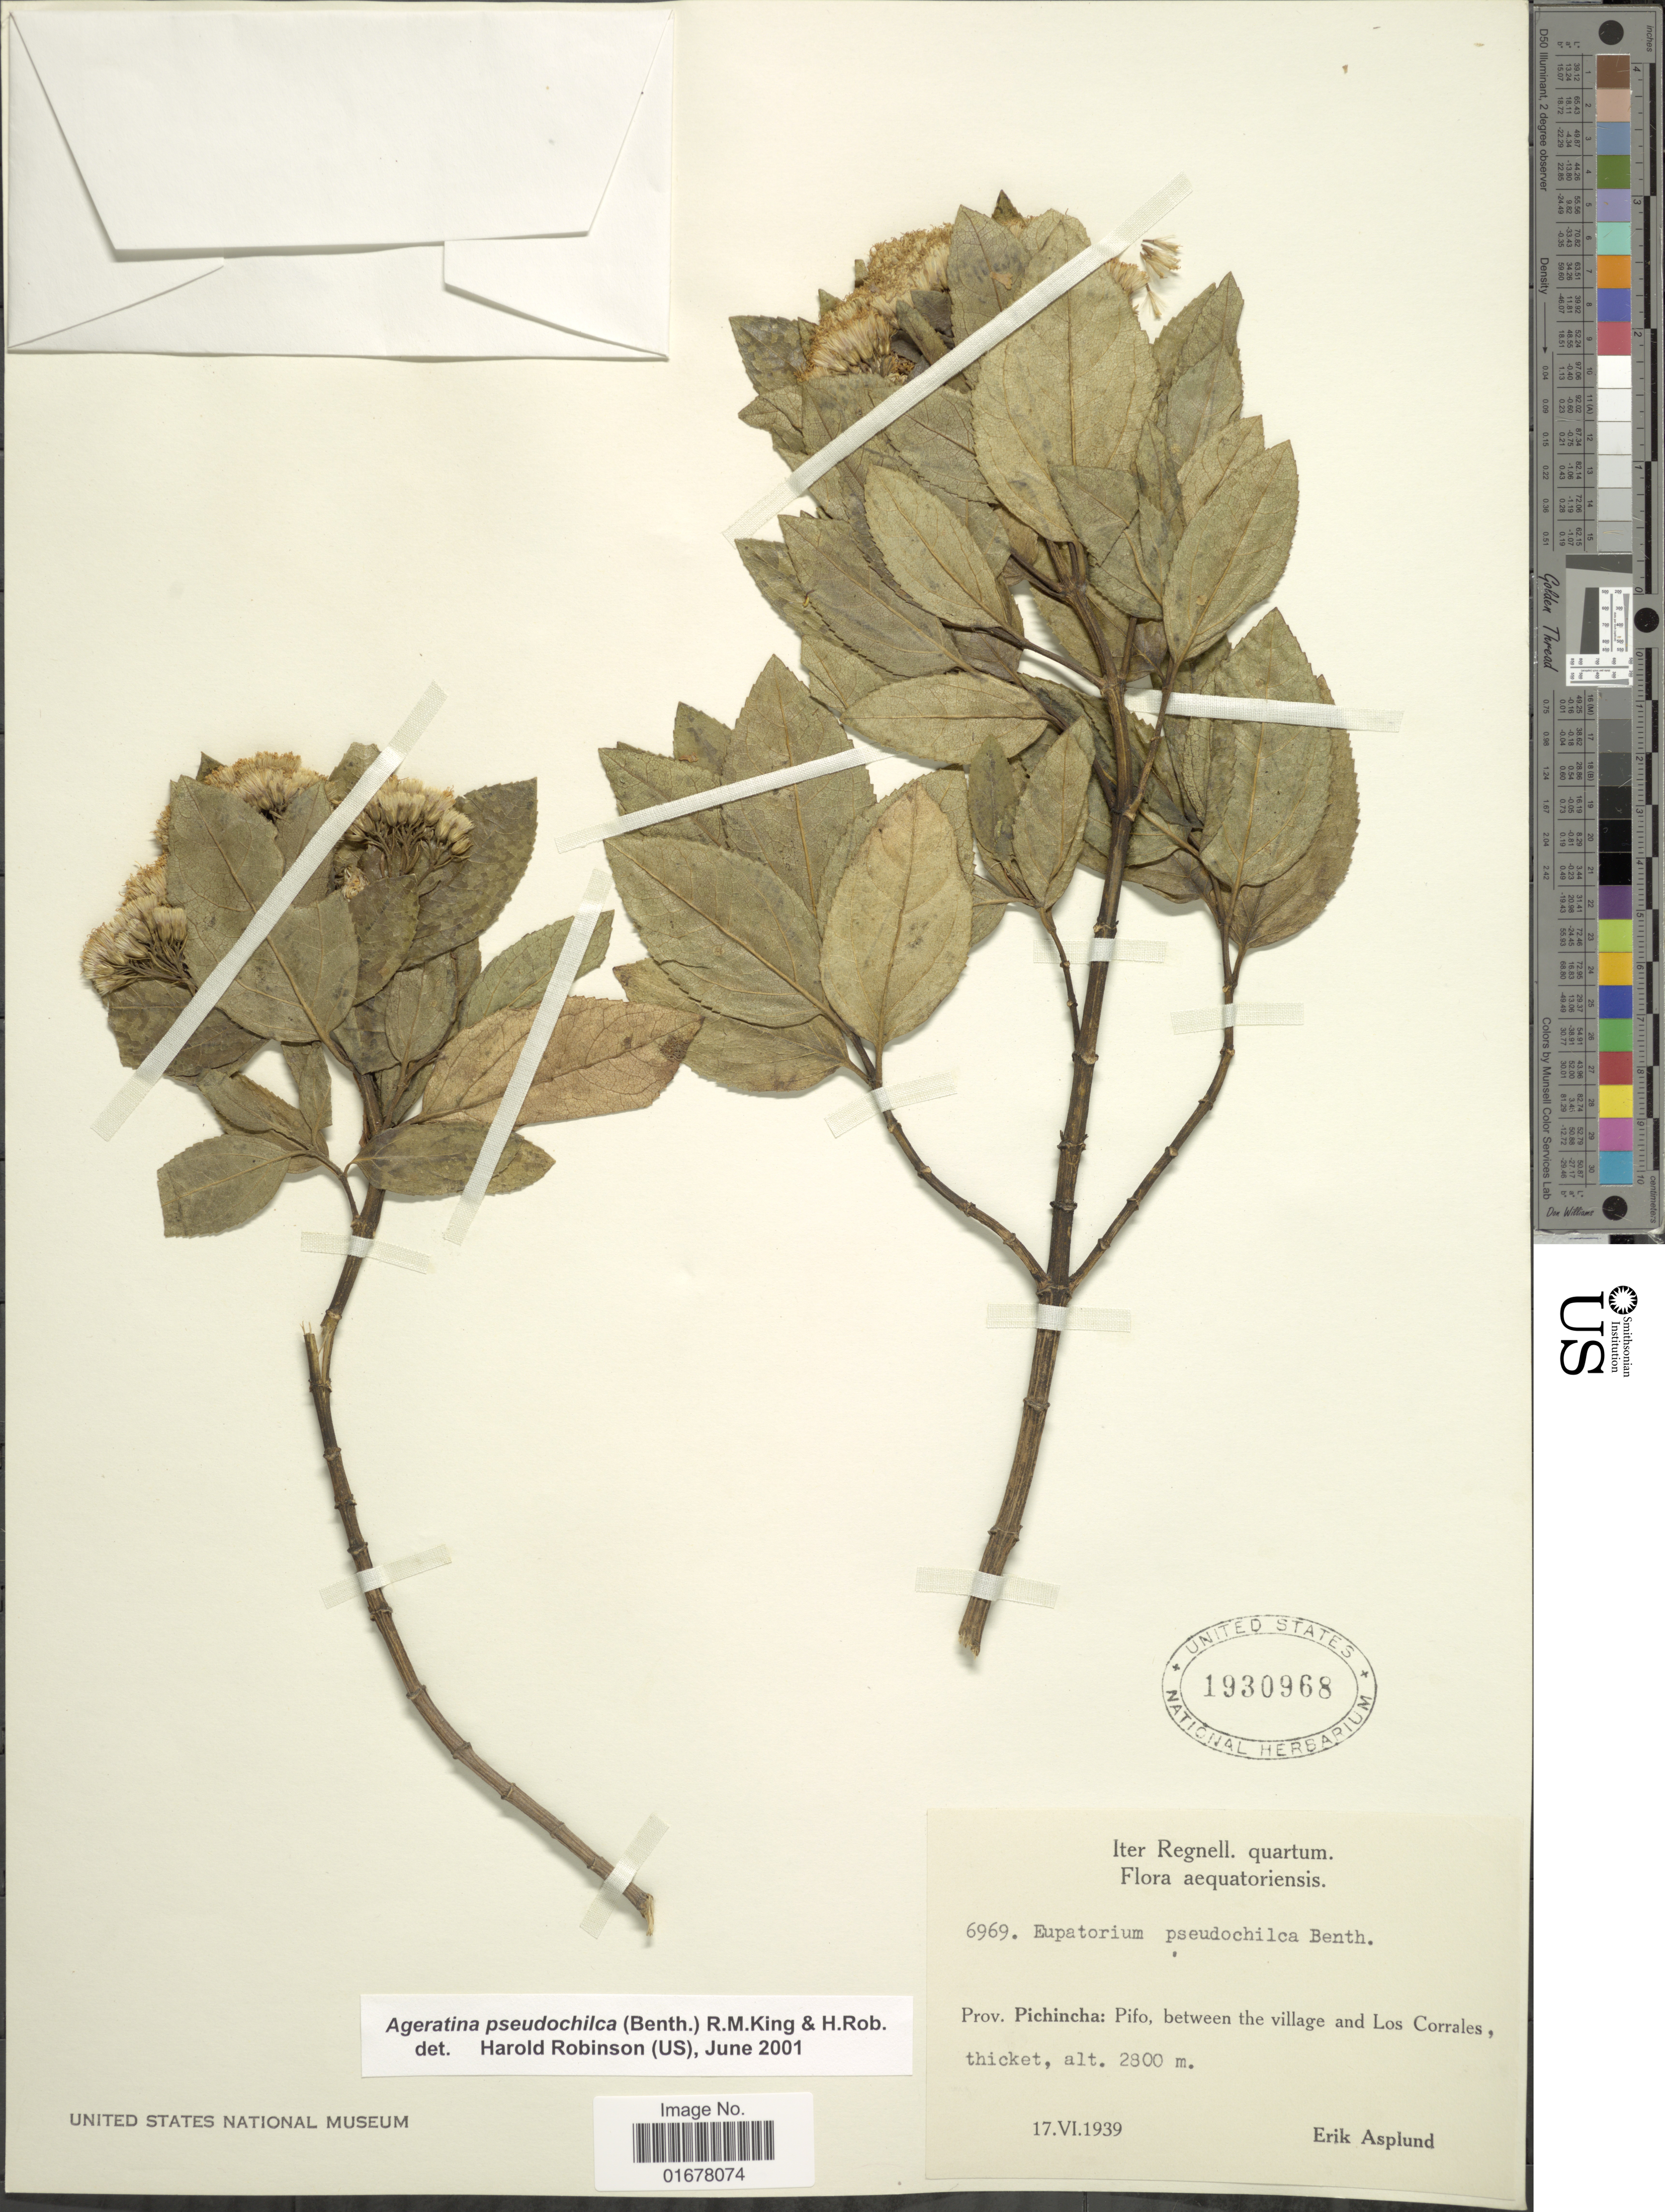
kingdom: Plantae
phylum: Tracheophyta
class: Magnoliopsida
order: Asterales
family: Asteraceae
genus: Ageratina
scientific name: Ageratina pseudochilca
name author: (Benth.) R.M. King & H. Rob.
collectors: E. Asplund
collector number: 6969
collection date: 1939-06-17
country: Ecuador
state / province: Pichincha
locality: Prov. Pichincha: Pifo, between the village and Los Corrales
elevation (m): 2800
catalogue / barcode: US 1930968